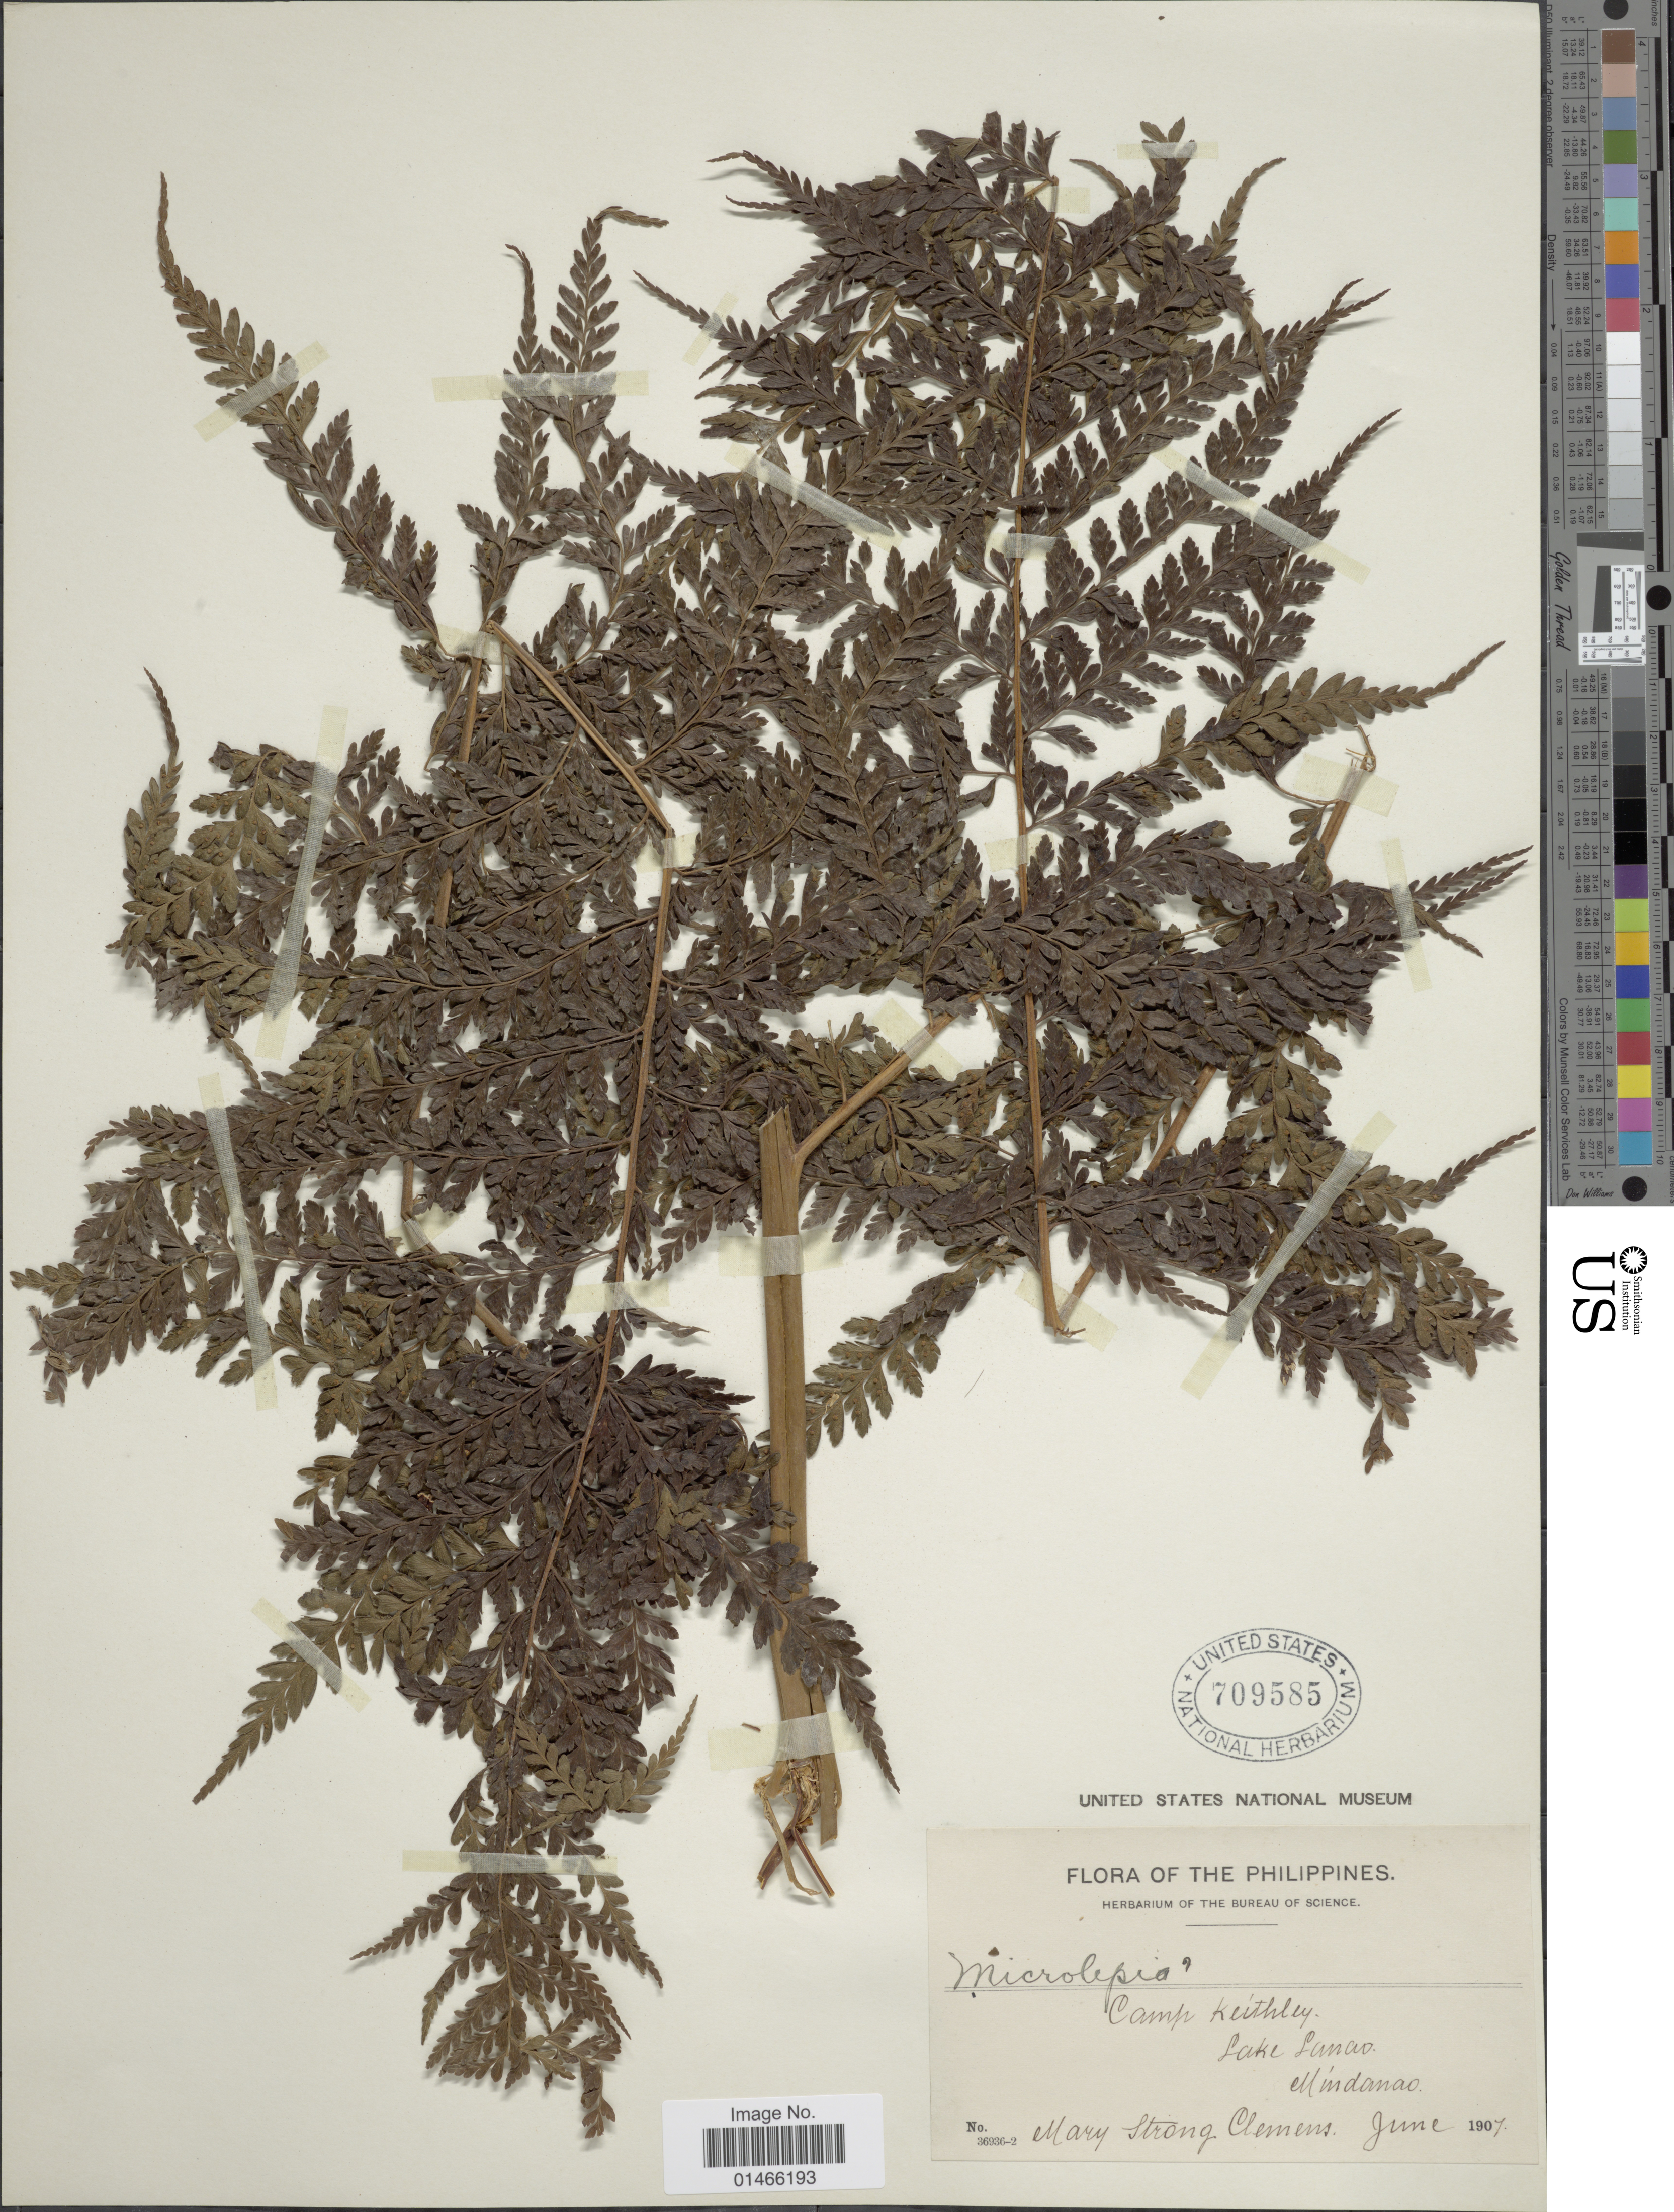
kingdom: Plantae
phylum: Tracheophyta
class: Polypodiopsida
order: Polypodiales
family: Dennstaedtiaceae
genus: Microlepia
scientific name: Microlepia todayensis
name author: Christ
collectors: M. S. Clemens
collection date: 1907-06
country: Philippines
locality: Camp Keithley. Lake Lanao. Mindanao.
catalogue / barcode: US 709585